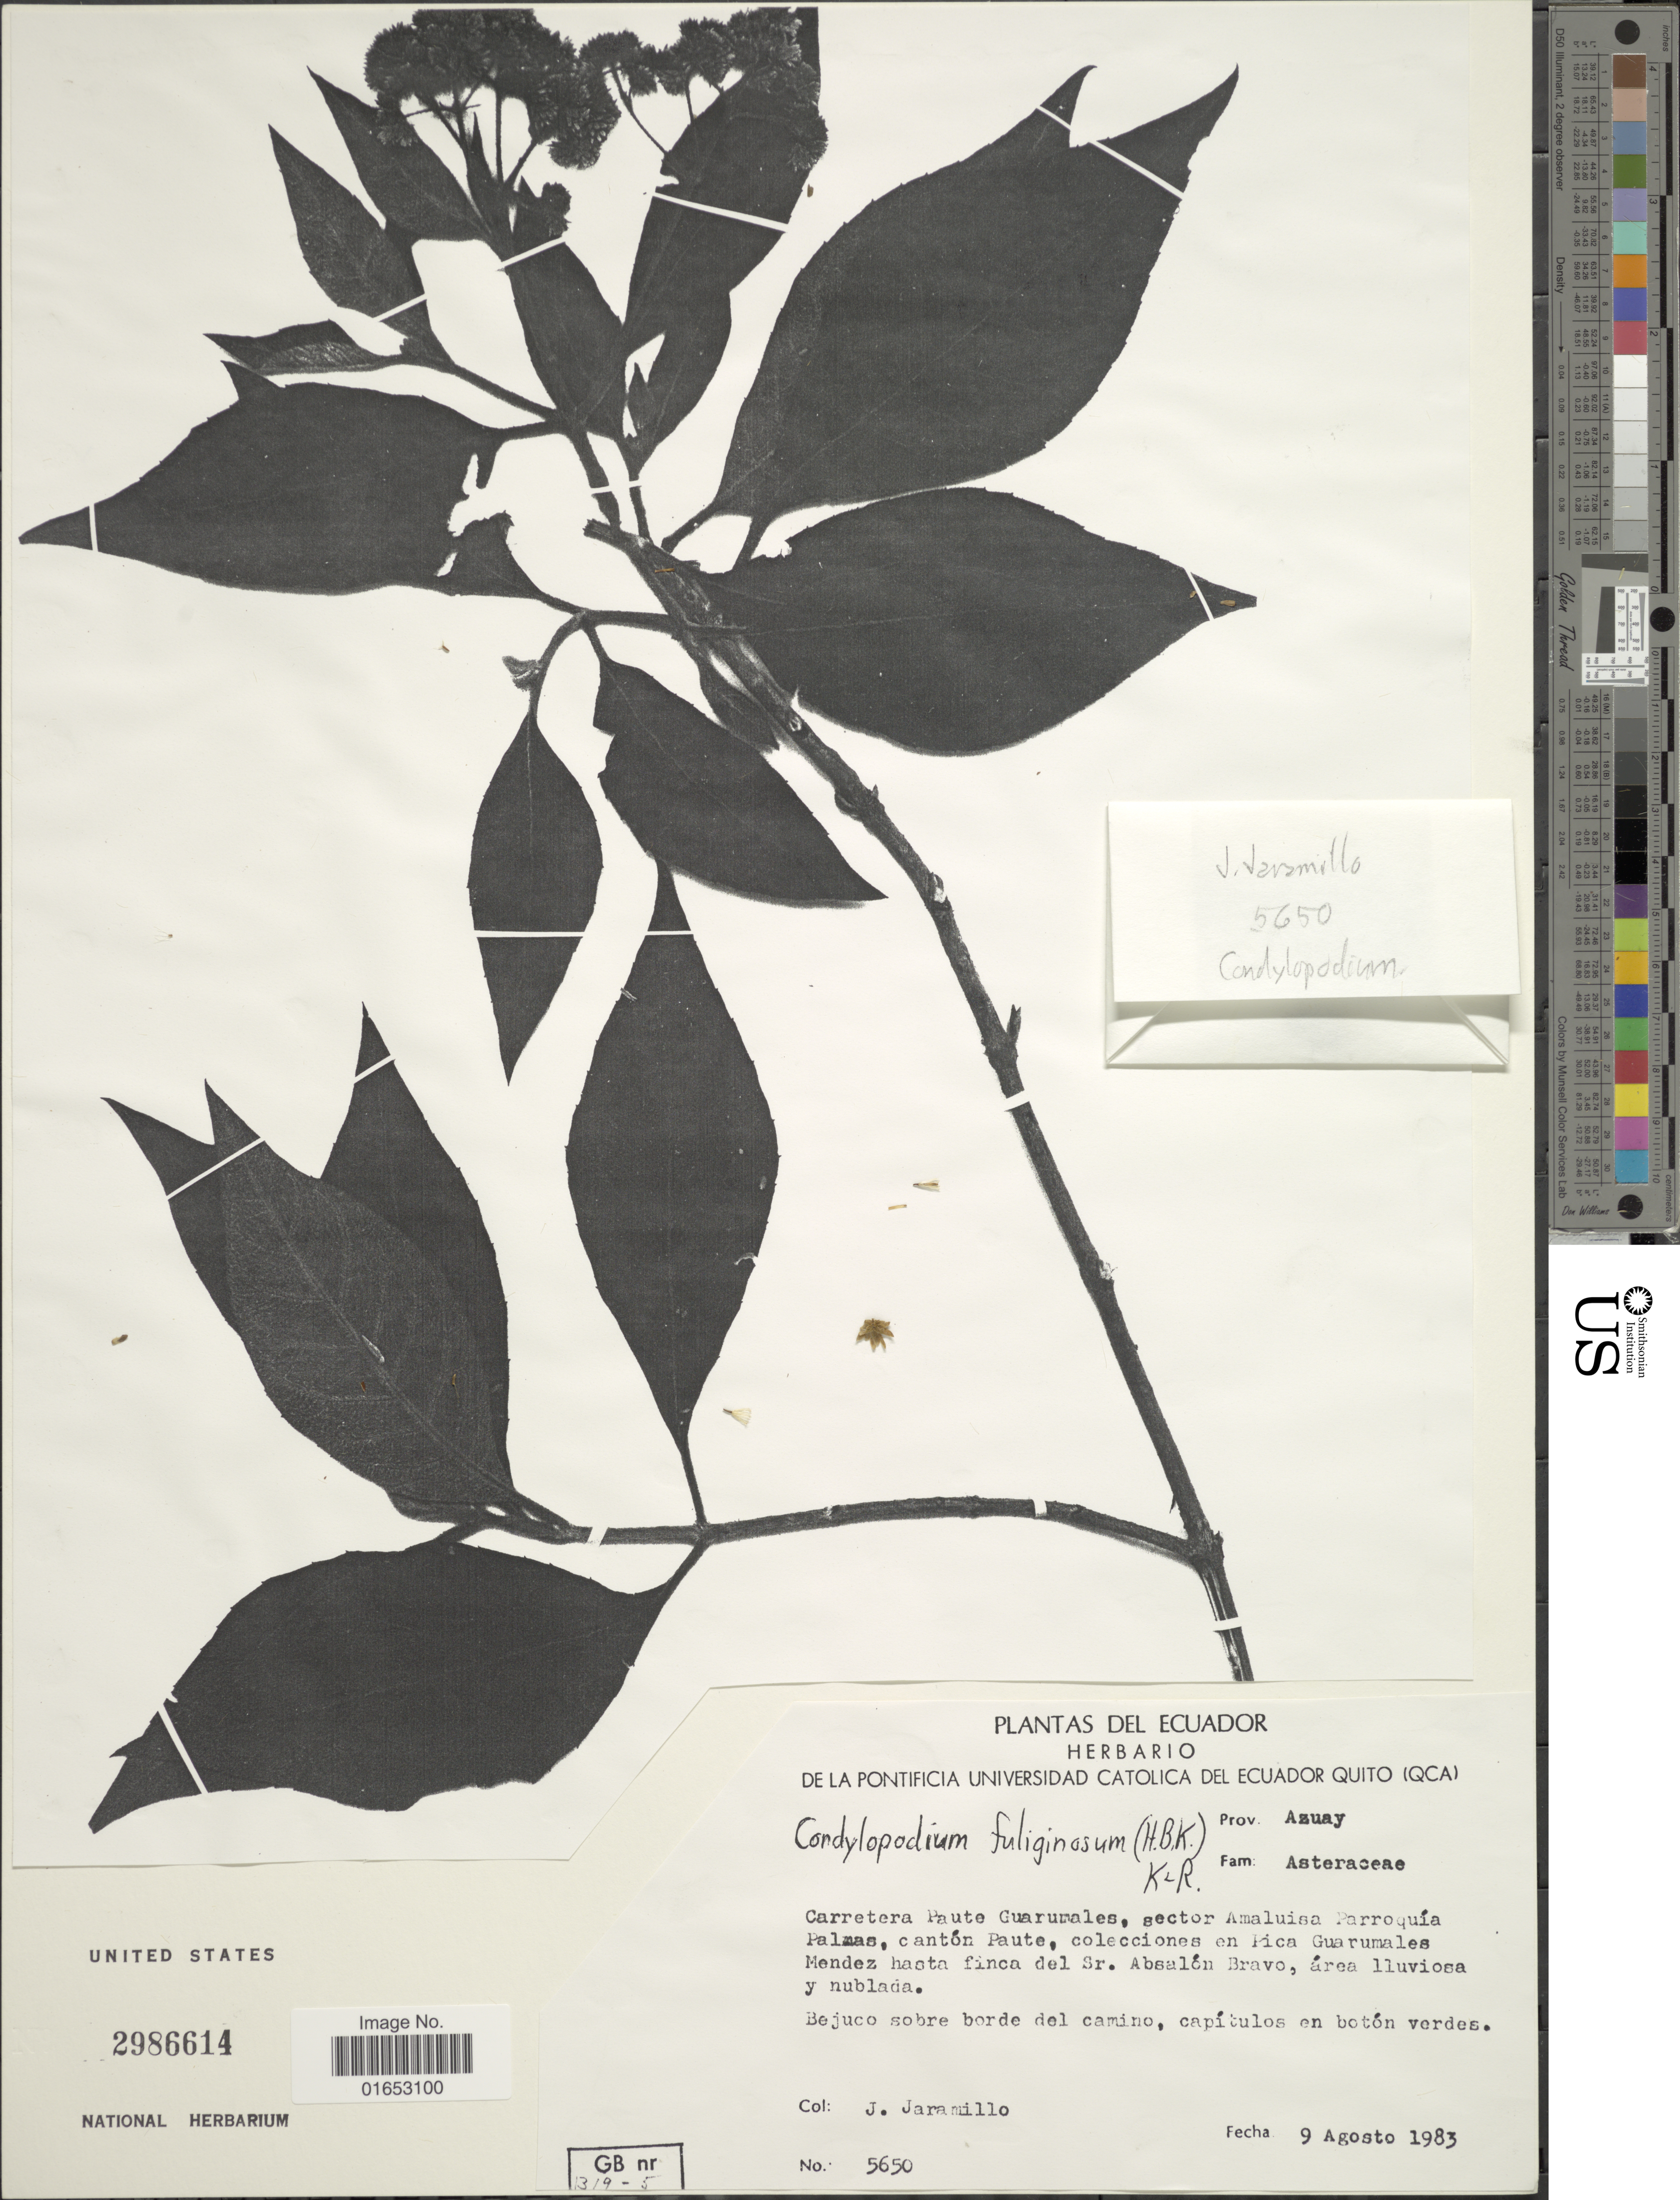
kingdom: Plantae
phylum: Tracheophyta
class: Magnoliopsida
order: Asterales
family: Asteraceae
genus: Condylopodium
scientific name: Condylopodium fuliginosum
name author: (Kunth) R.M. King & H. Rob.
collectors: J. Jaramillo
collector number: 5650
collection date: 1983-08-09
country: Ecuador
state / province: Azuay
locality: Carretera Paute Guarumales, sector Amaluisa Parroquía Palmas, cantón Paute, colecciones en Pica Guarumales Mendez hasta finca del Sr. Absalón Bravo, área lluviosa y nublada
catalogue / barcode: US 2986614